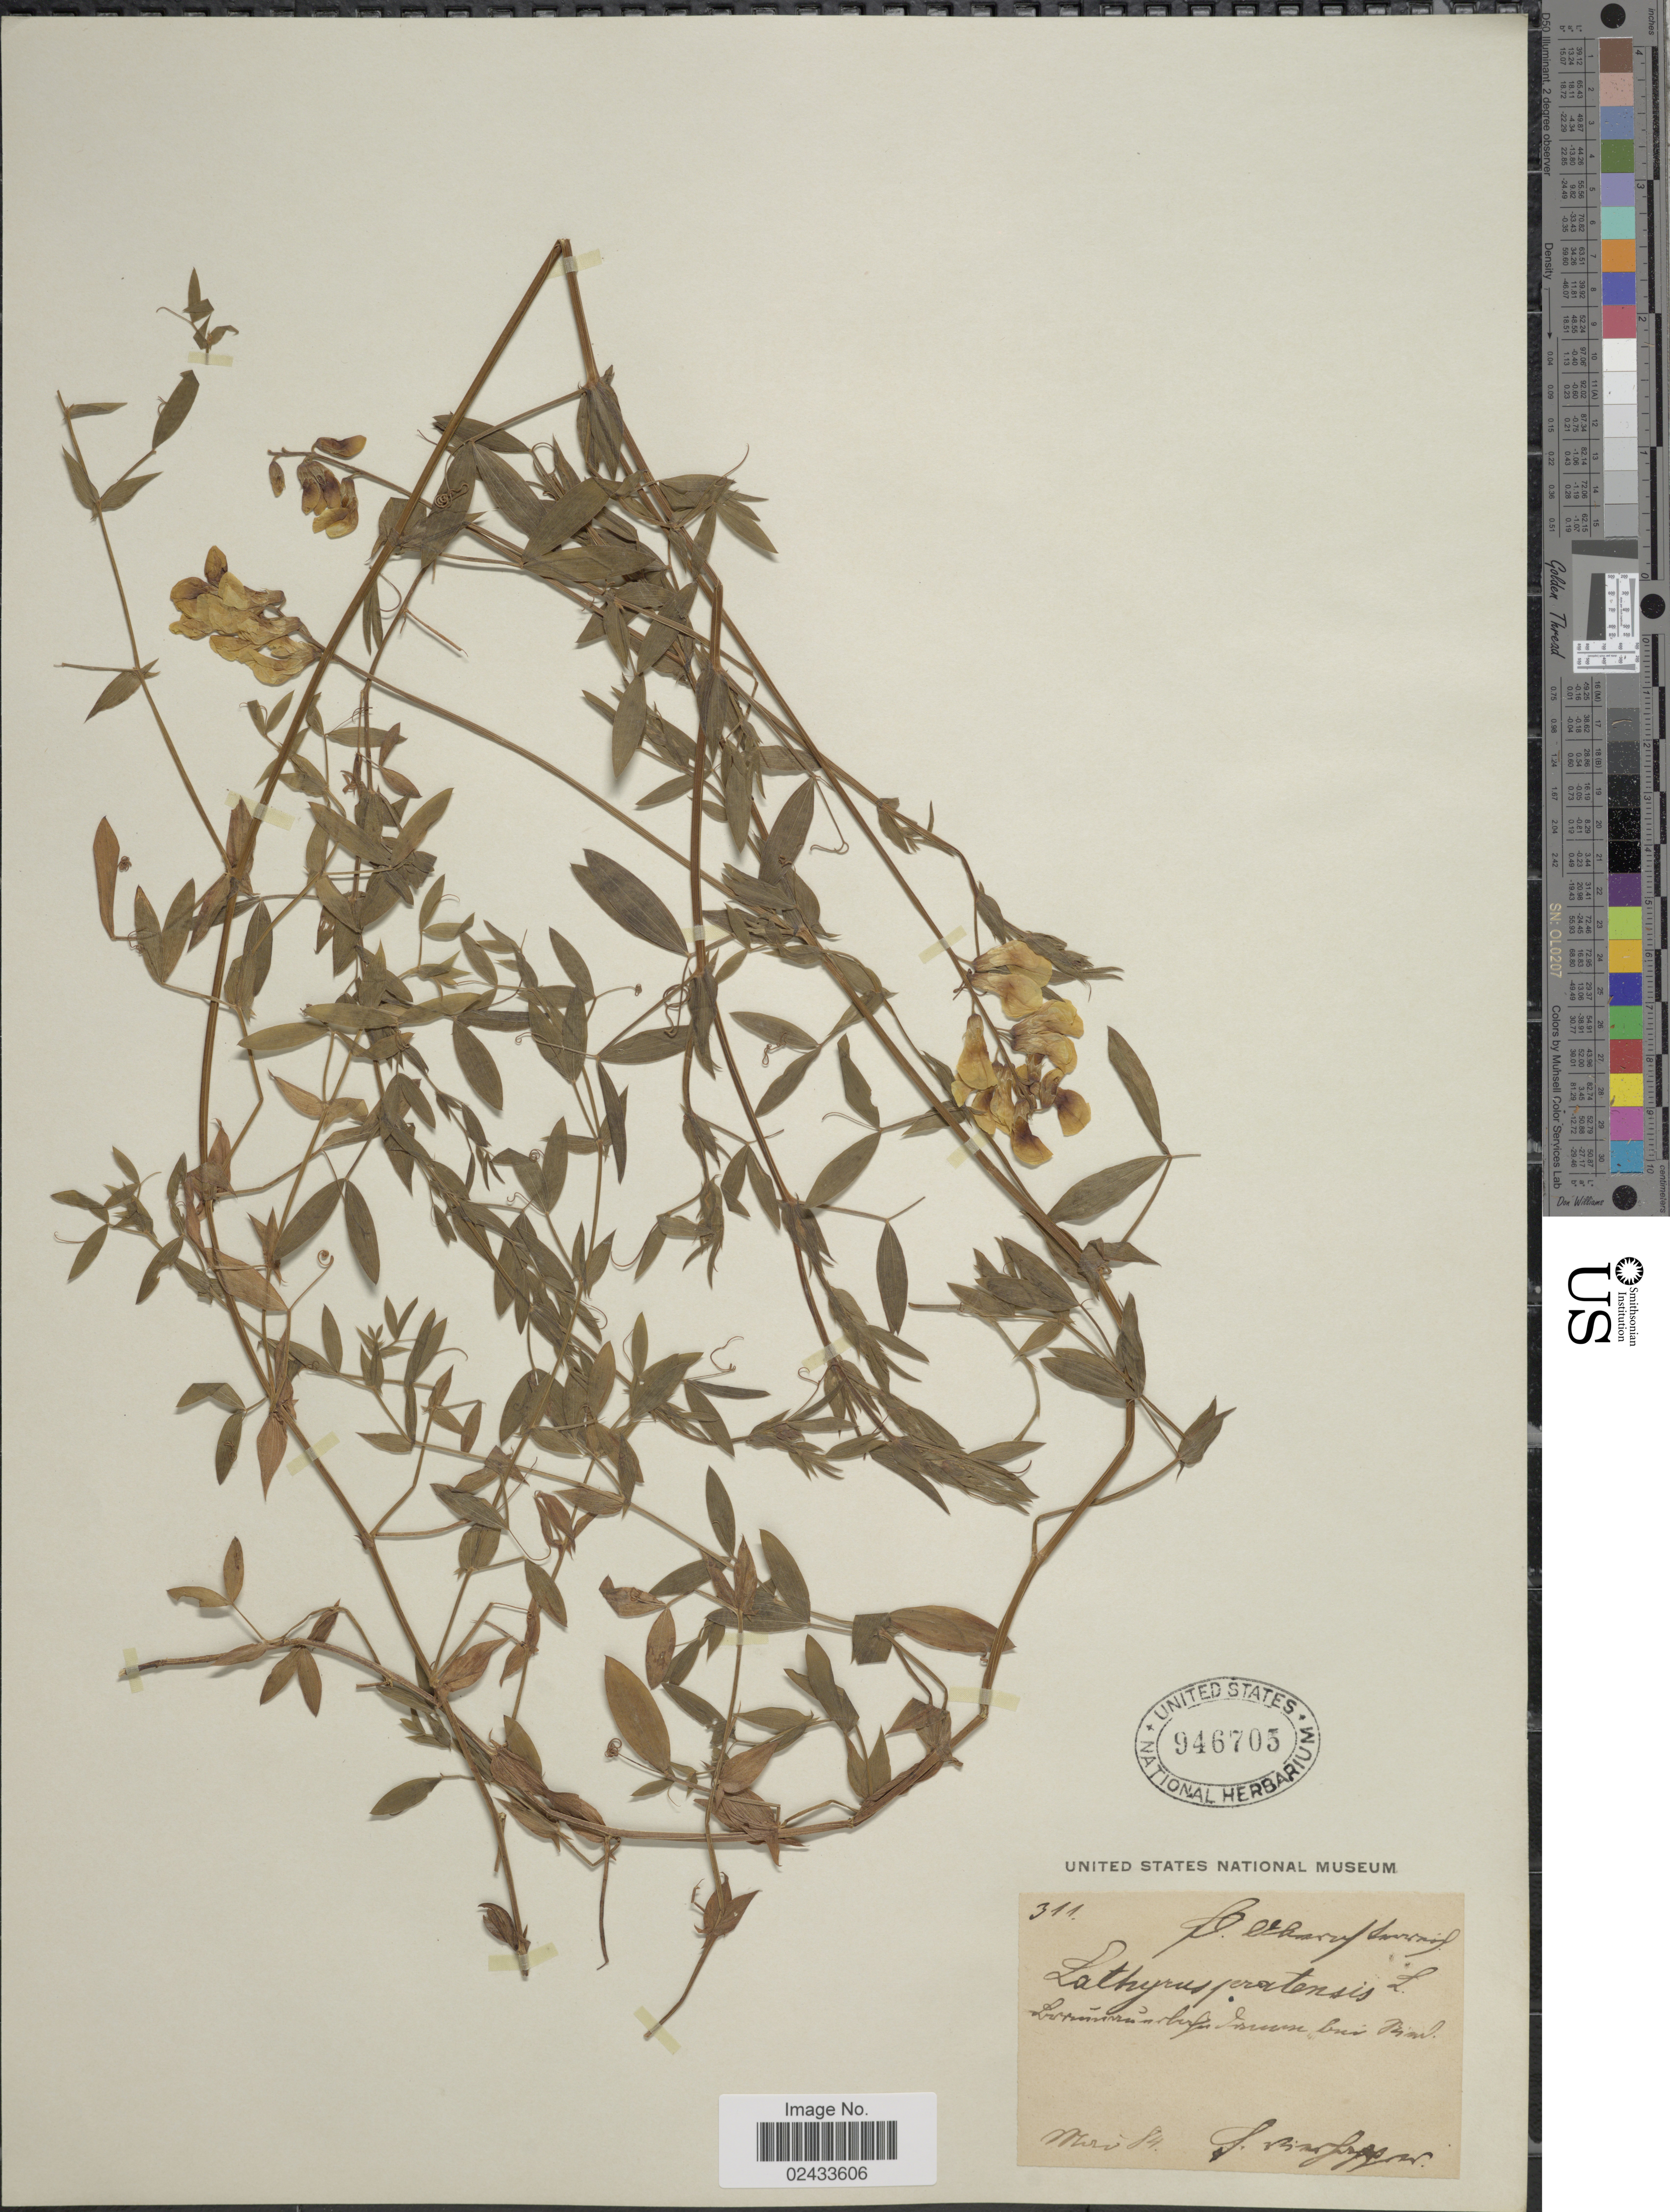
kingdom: Plantae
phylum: Tracheophyta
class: Magnoliopsida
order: Fabales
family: Fabaceae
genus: Lathyrus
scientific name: Lathyrus pratensis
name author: L.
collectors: F. Vierhapper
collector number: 311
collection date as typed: Transcribed d/m/y: /3/84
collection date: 1884-05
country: Austria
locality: Fl. Oberösterreich. Braunauerbahndamm bei Ried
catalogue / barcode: US 946705